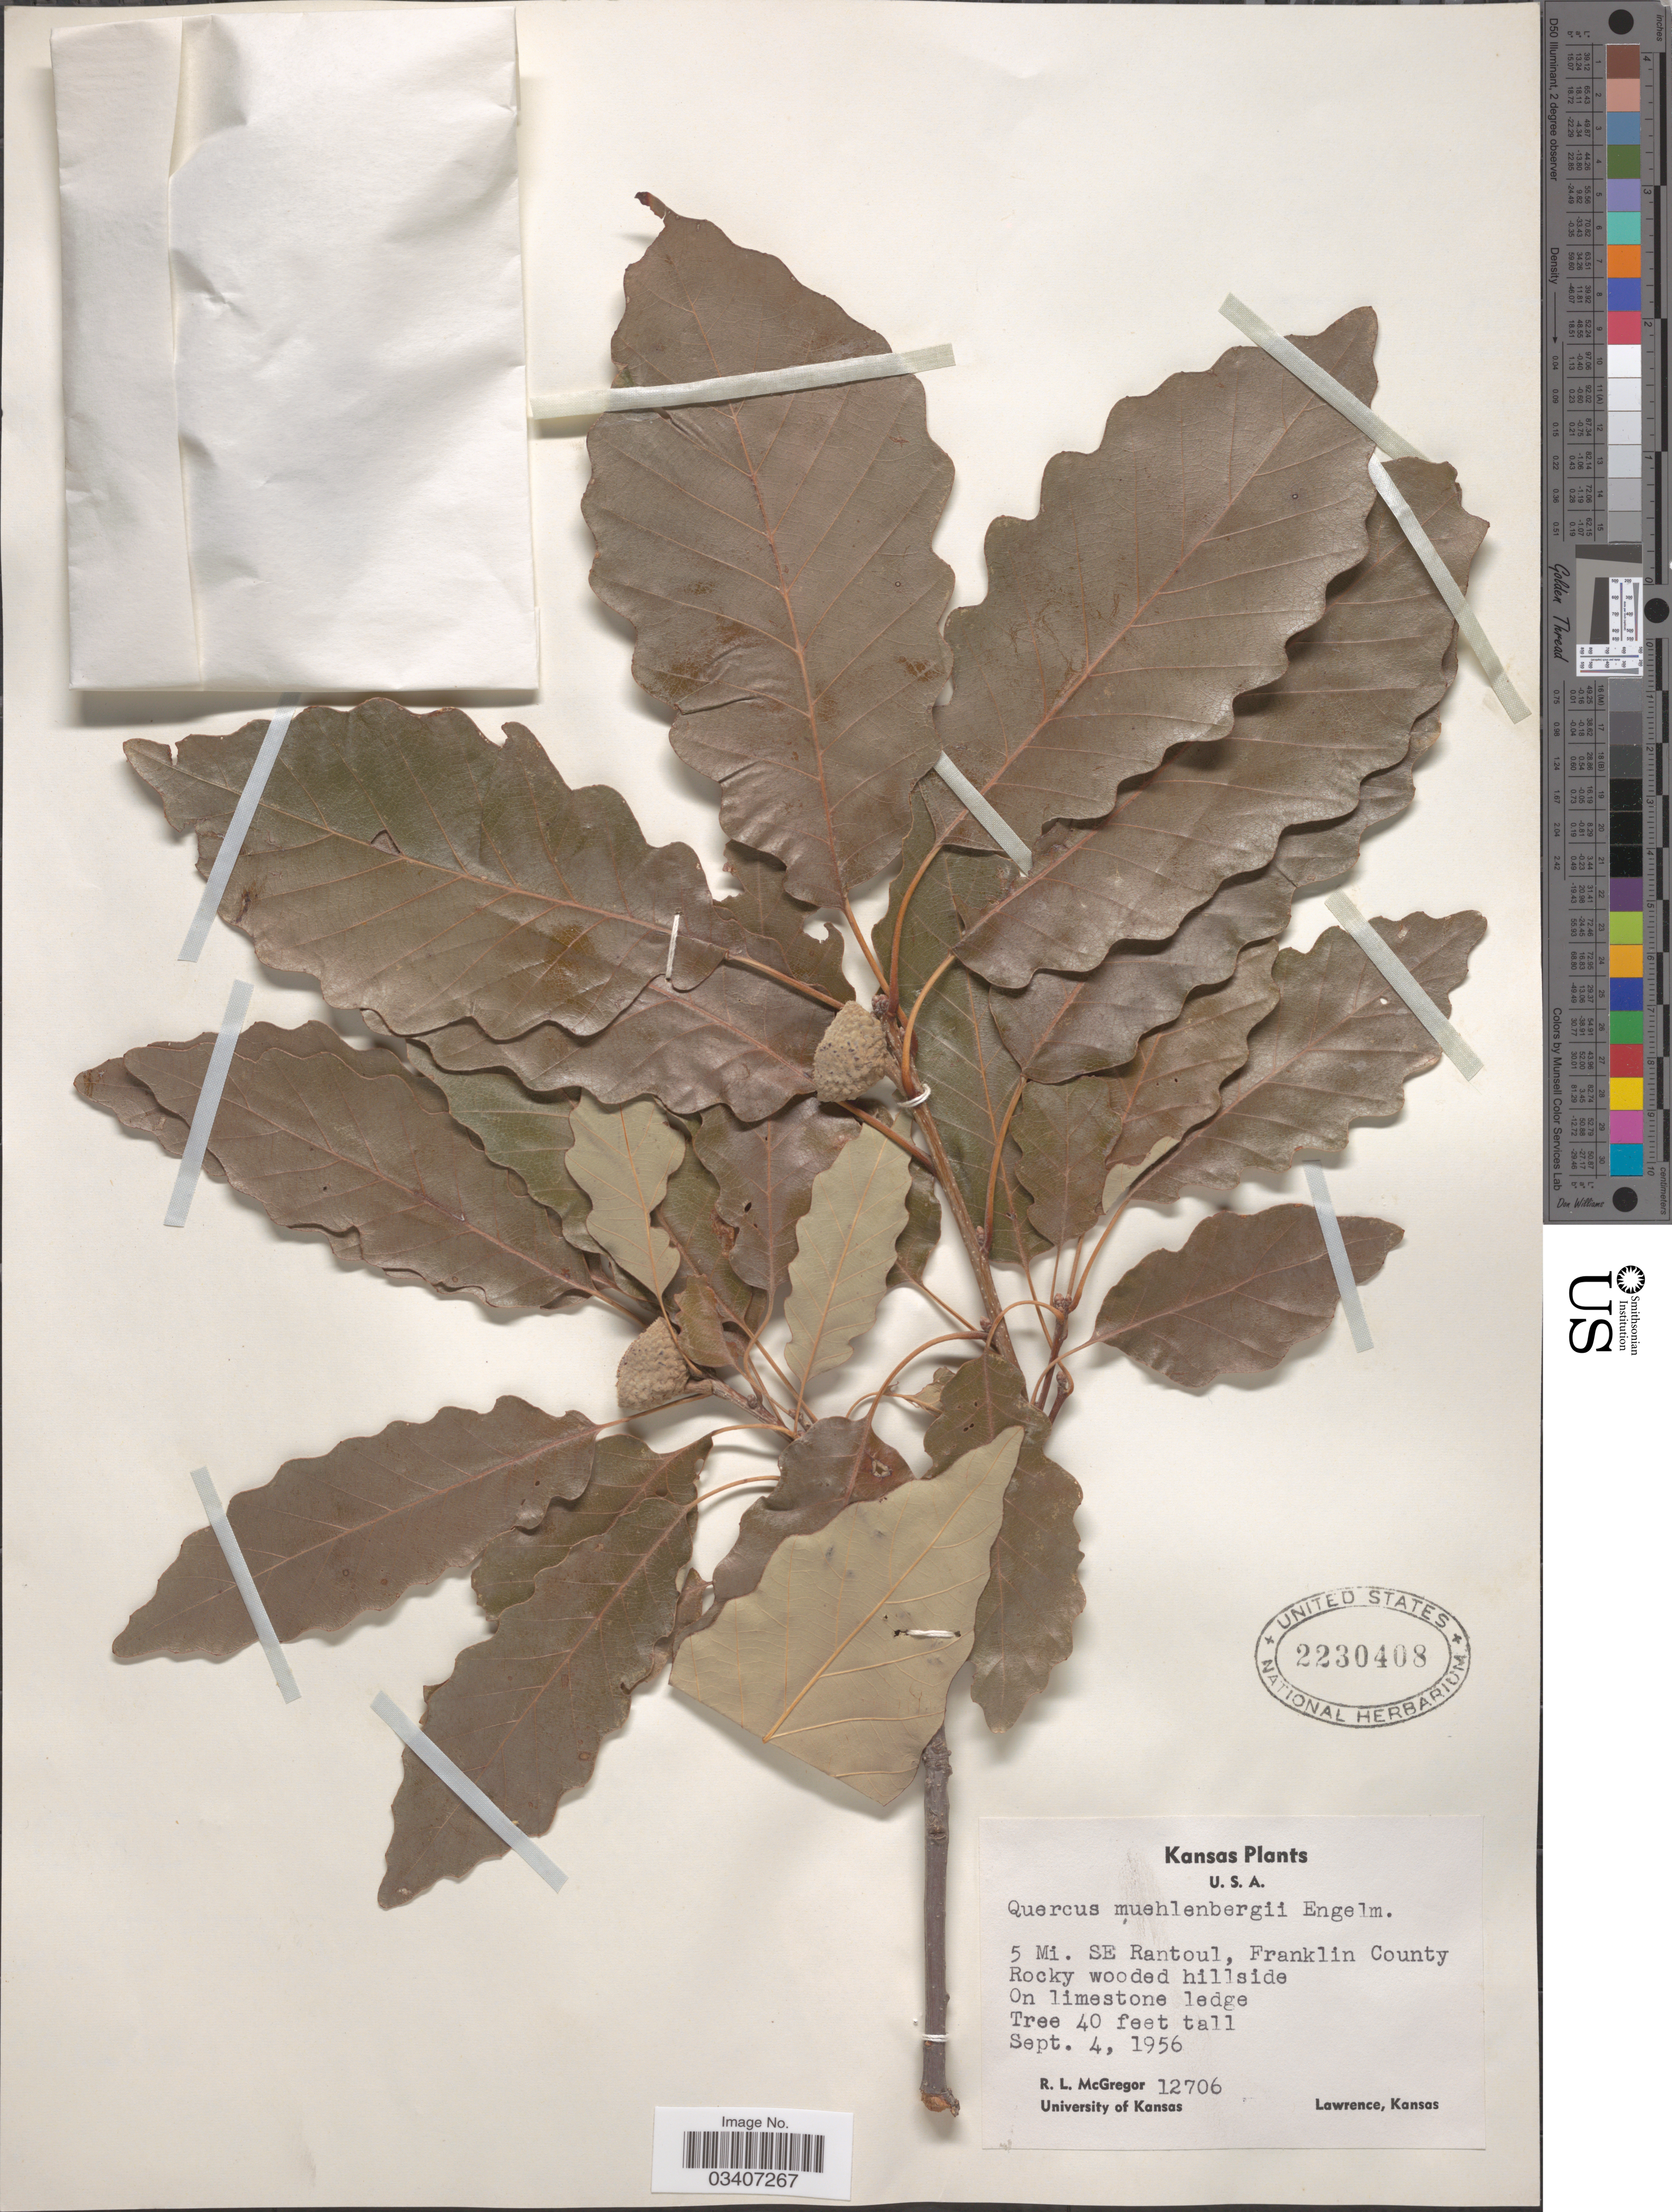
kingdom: Plantae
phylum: Tracheophyta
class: Magnoliopsida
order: Fagales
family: Fagaceae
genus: Quercus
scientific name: Quercus muehlenbergii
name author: Engelm.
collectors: R. McGregor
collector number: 12706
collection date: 1956-09-04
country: United States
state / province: Kansas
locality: U.S.A. 5 Mi. SE Rantoul, Franklin County. Rocky wooded hillside.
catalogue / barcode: US 2230408